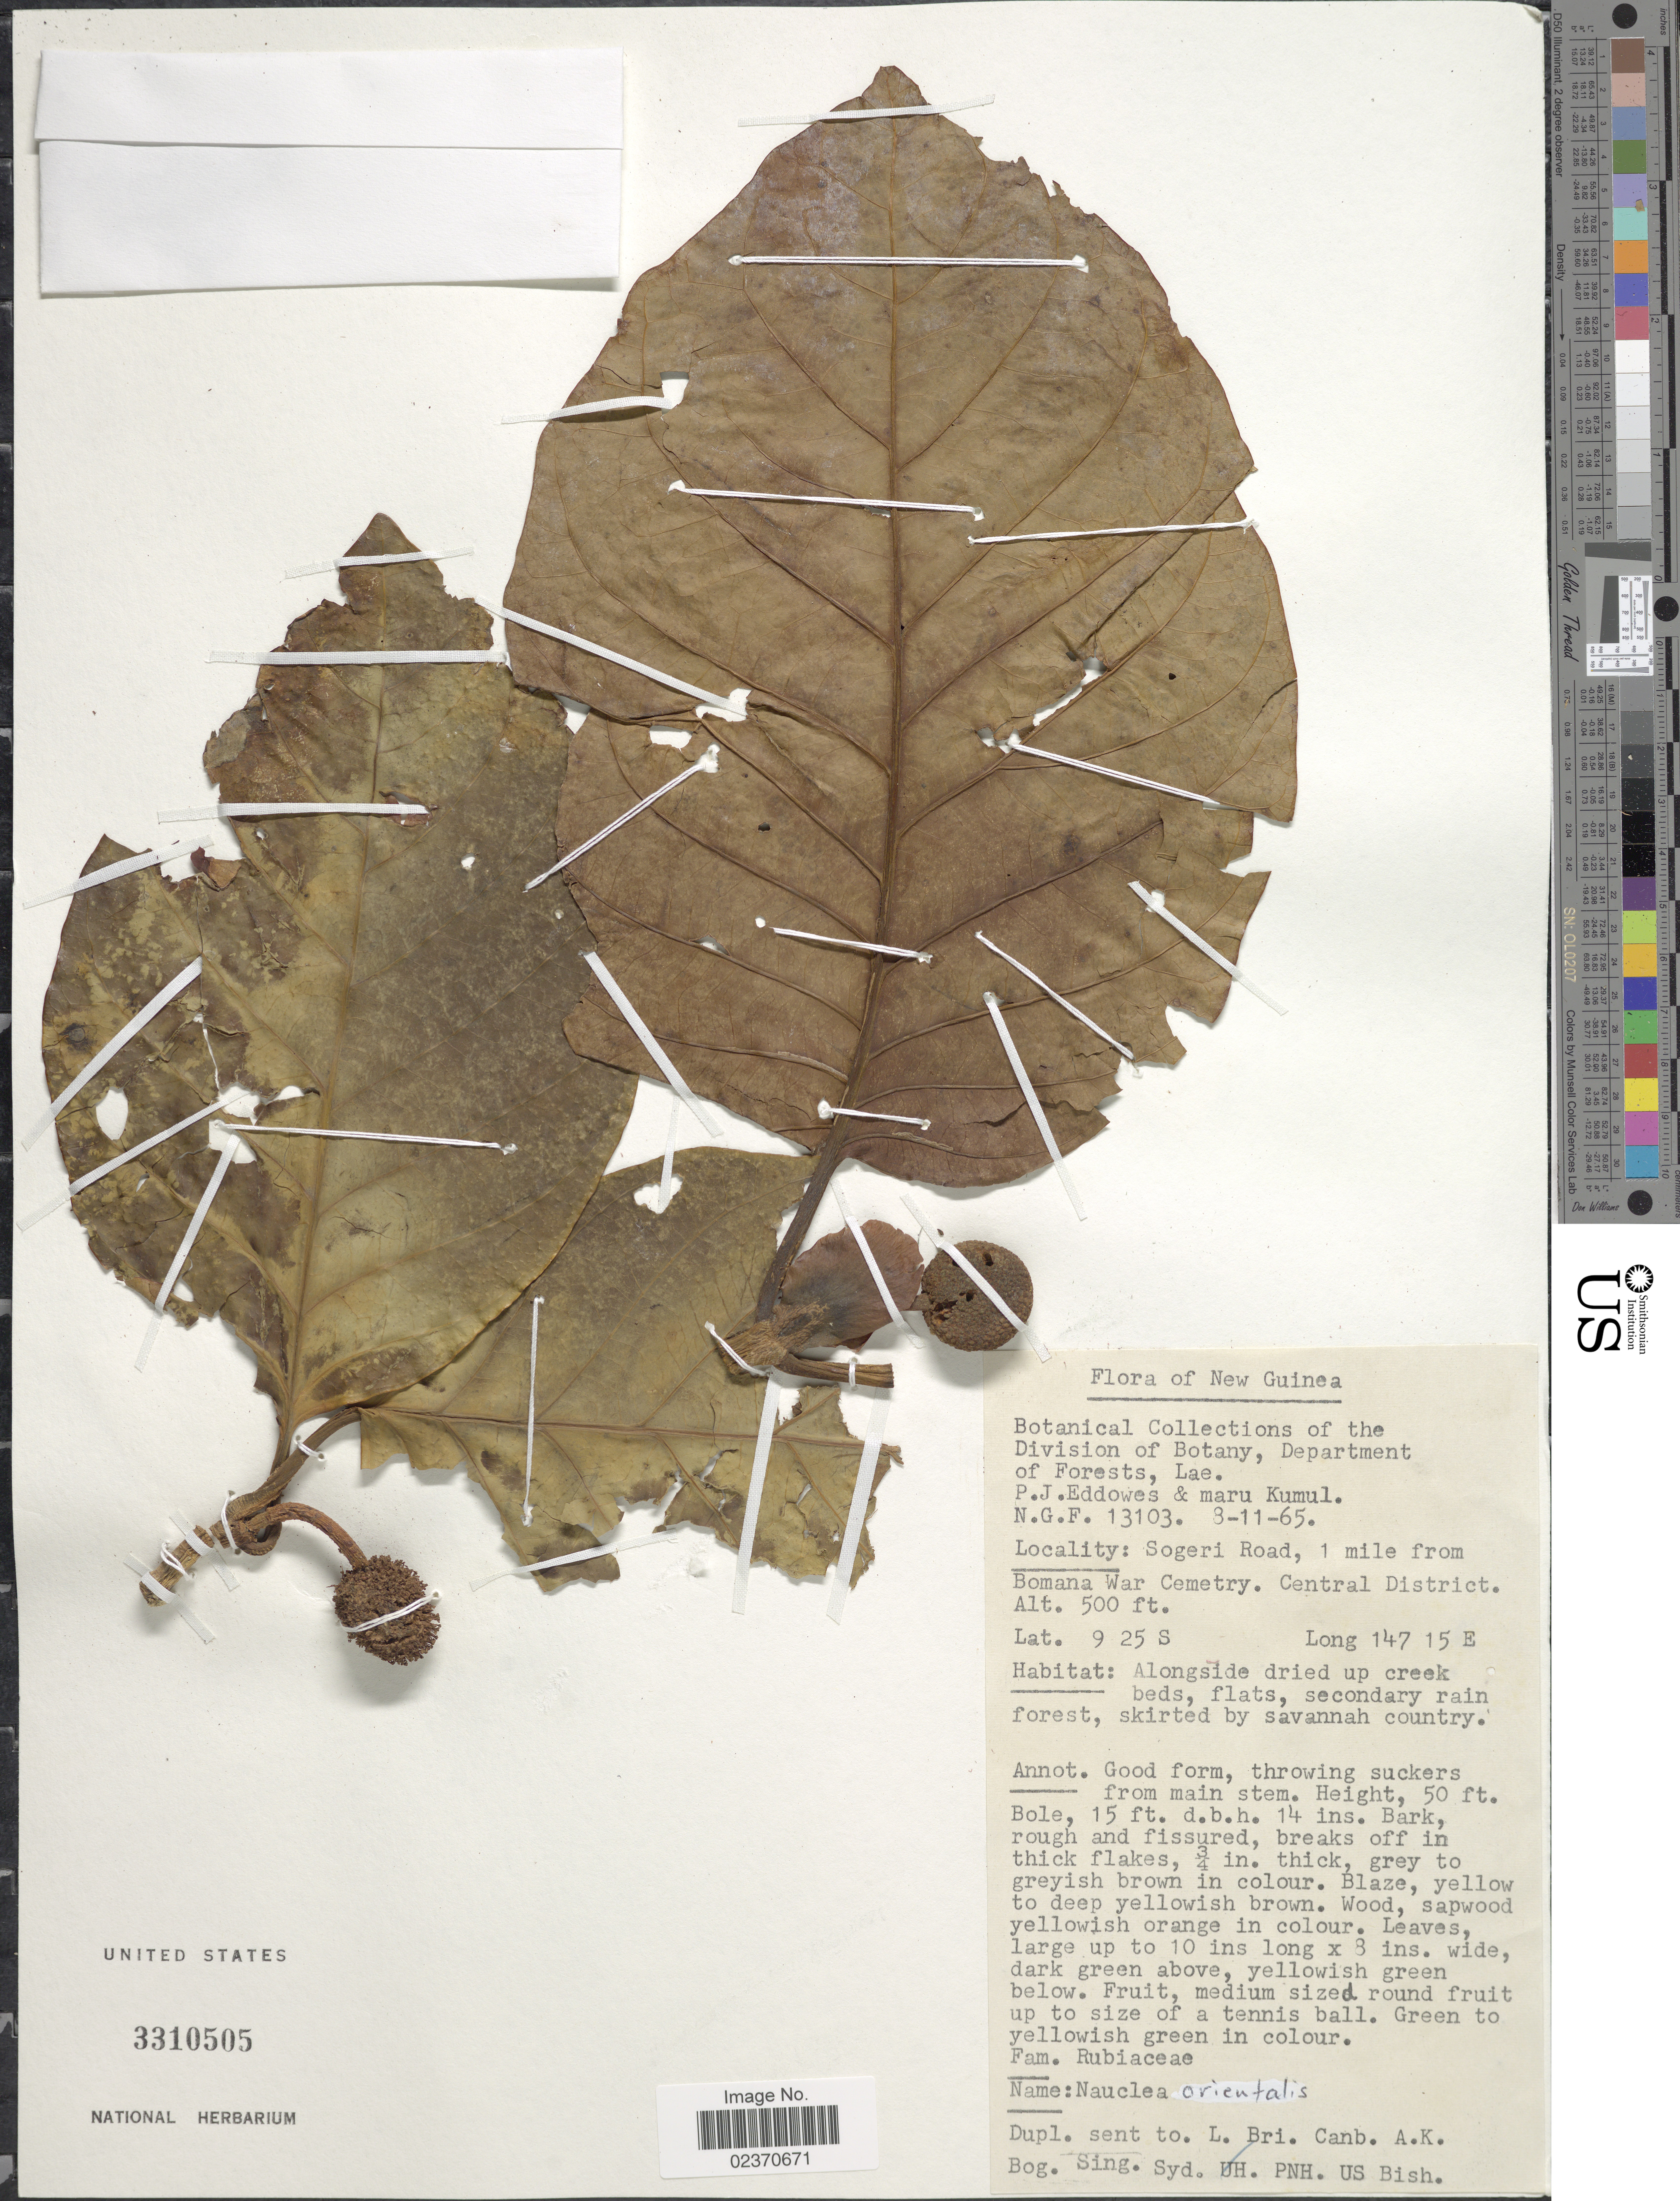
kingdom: Plantae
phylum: Tracheophyta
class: Magnoliopsida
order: Gentianales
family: Rubiaceae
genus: Nauclea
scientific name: Nauclea orientalis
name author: (L.) L.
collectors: P.J. Eddowes & M. Kumul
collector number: N.G.F. 13103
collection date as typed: Transcribed d/m/y: 8/11/65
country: Papua New Guinea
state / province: Central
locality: Sogeri Road, 1 mile from Bomana War Cemetry, Central District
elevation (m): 152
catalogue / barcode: US 3310505